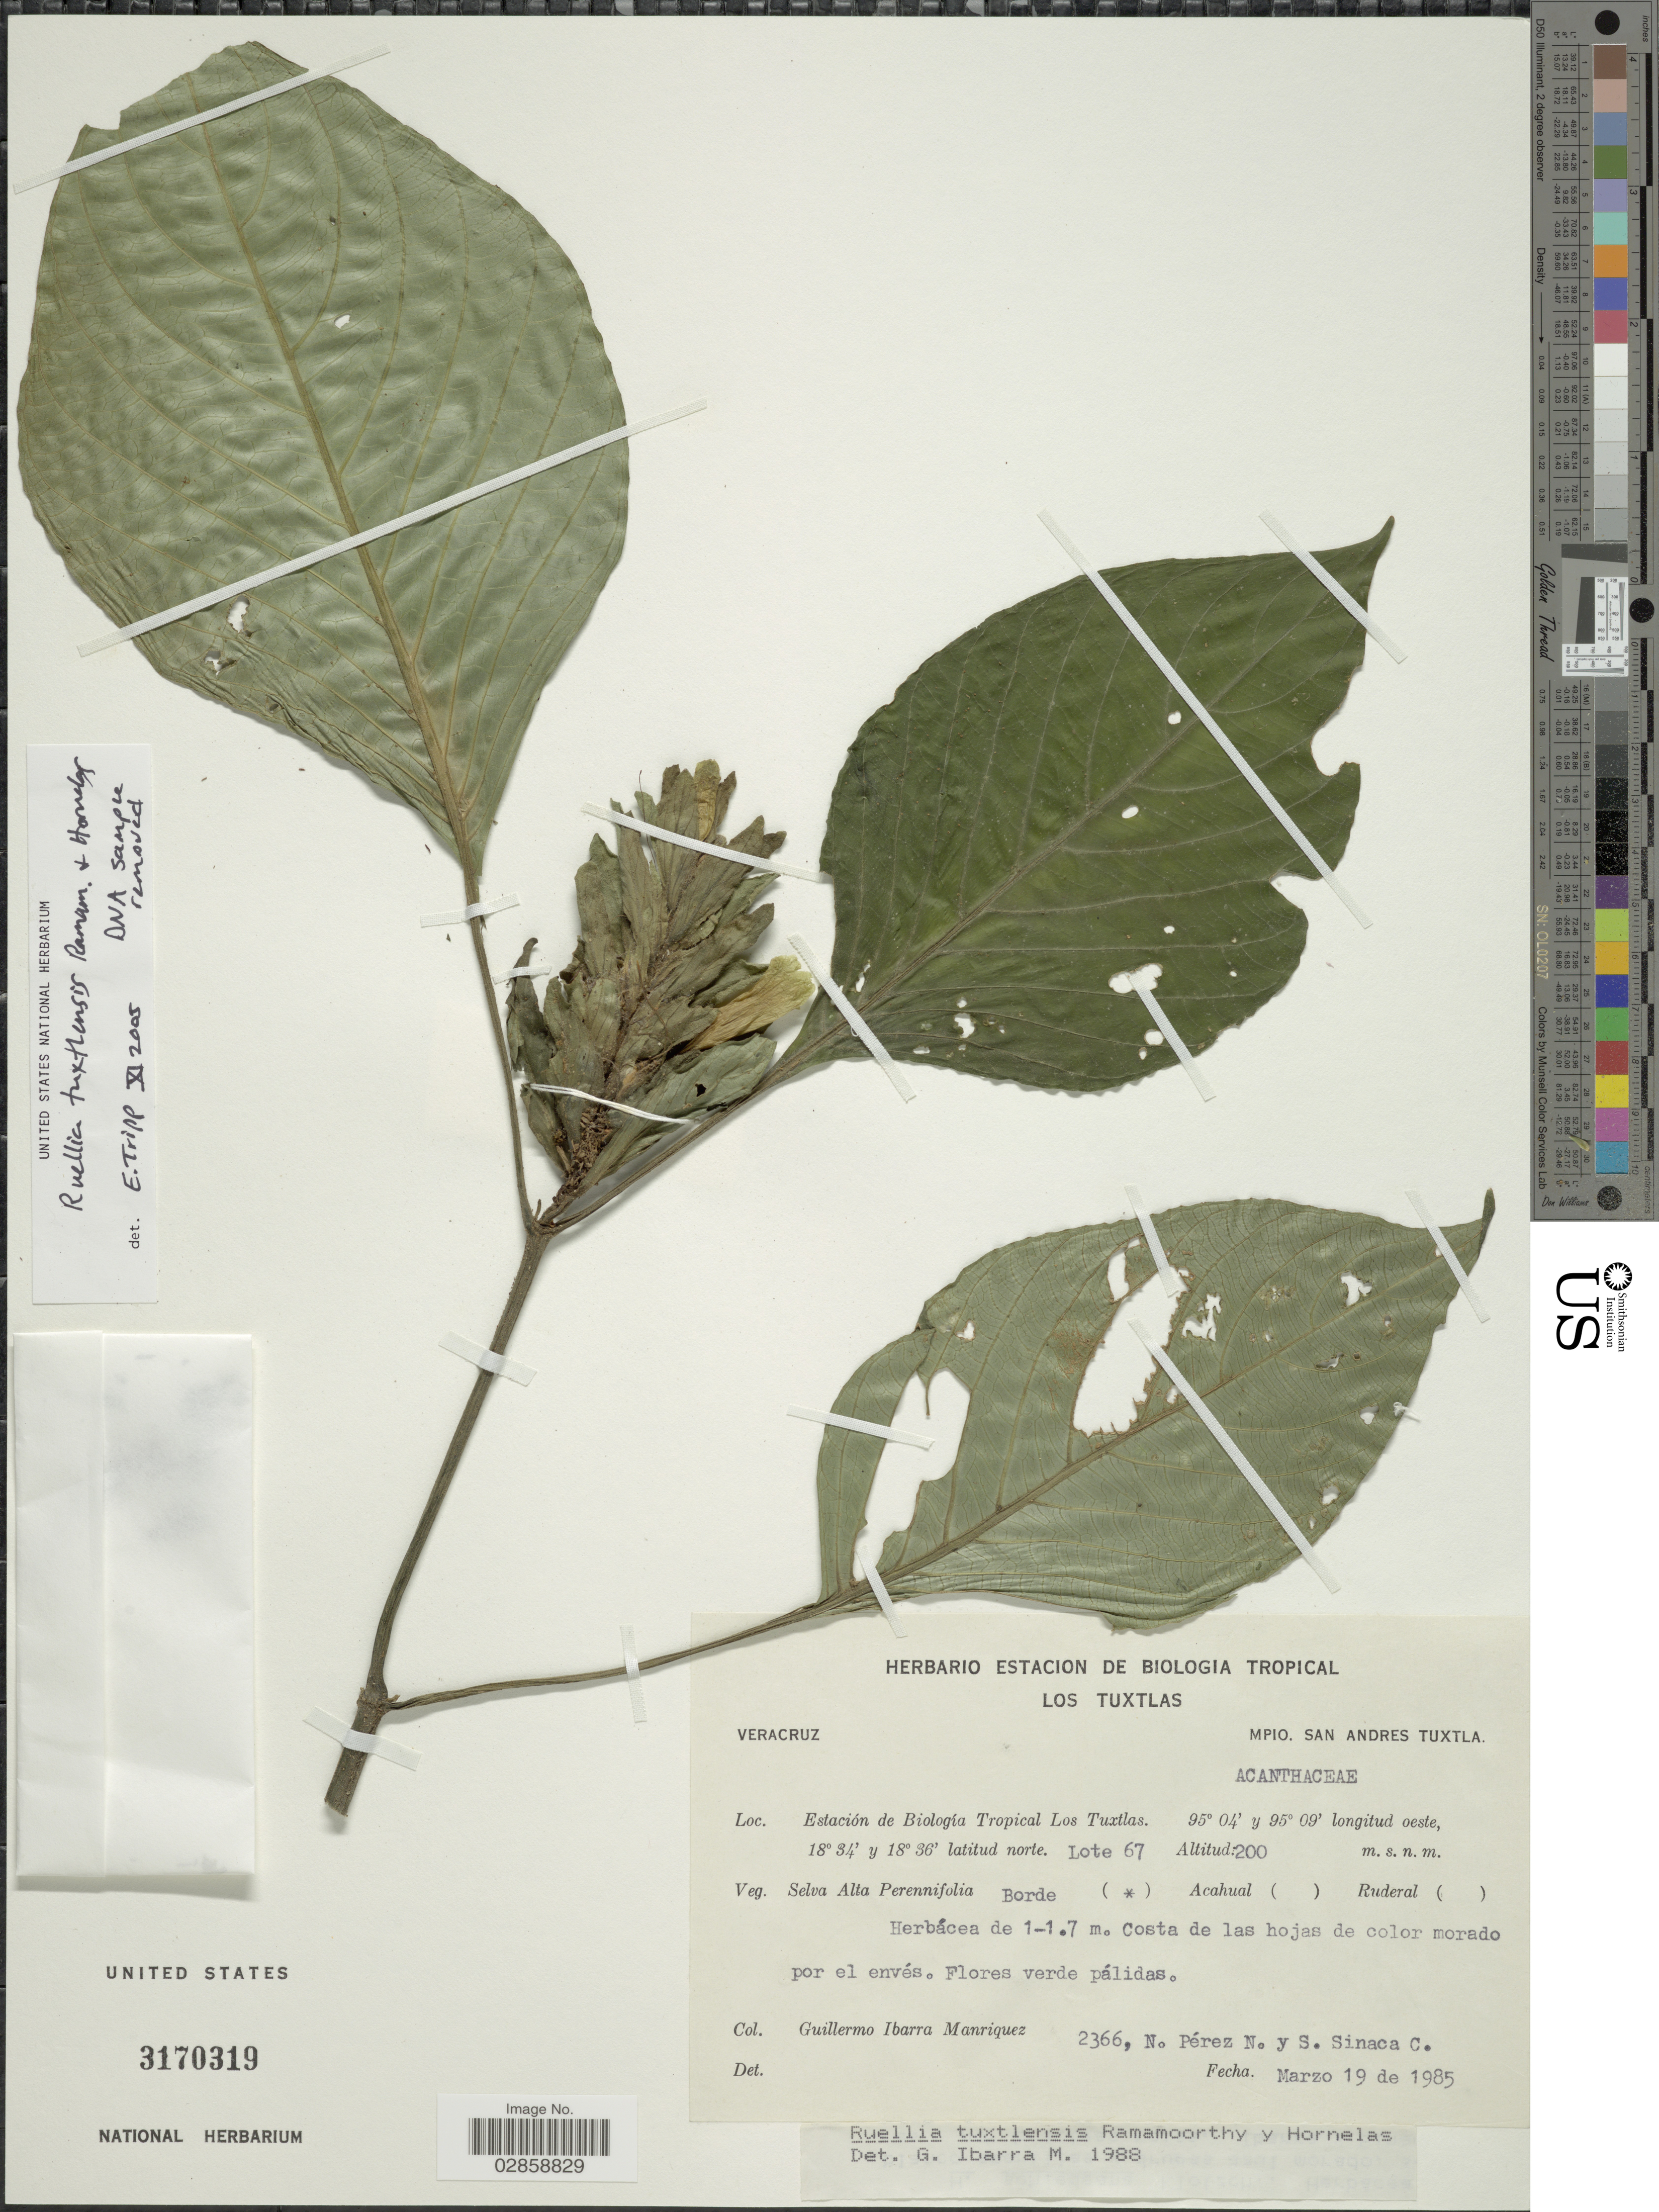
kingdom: Plantae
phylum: Tracheophyta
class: Magnoliopsida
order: Lamiales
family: Acanthaceae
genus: Ruellia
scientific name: Ruellia tuxtlensis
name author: Ramamoorthy & Uribe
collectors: G. Ibarra M., N. Perez N. & S. Sinaca Colin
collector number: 2366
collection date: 1985-03-19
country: Mexico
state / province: Veracruz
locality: Veracruz. Mpio. San Andres Tuxtla. Estación de Biología Tropical Los Tuxtlas. Lote 67.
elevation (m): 200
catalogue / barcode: US 3170319